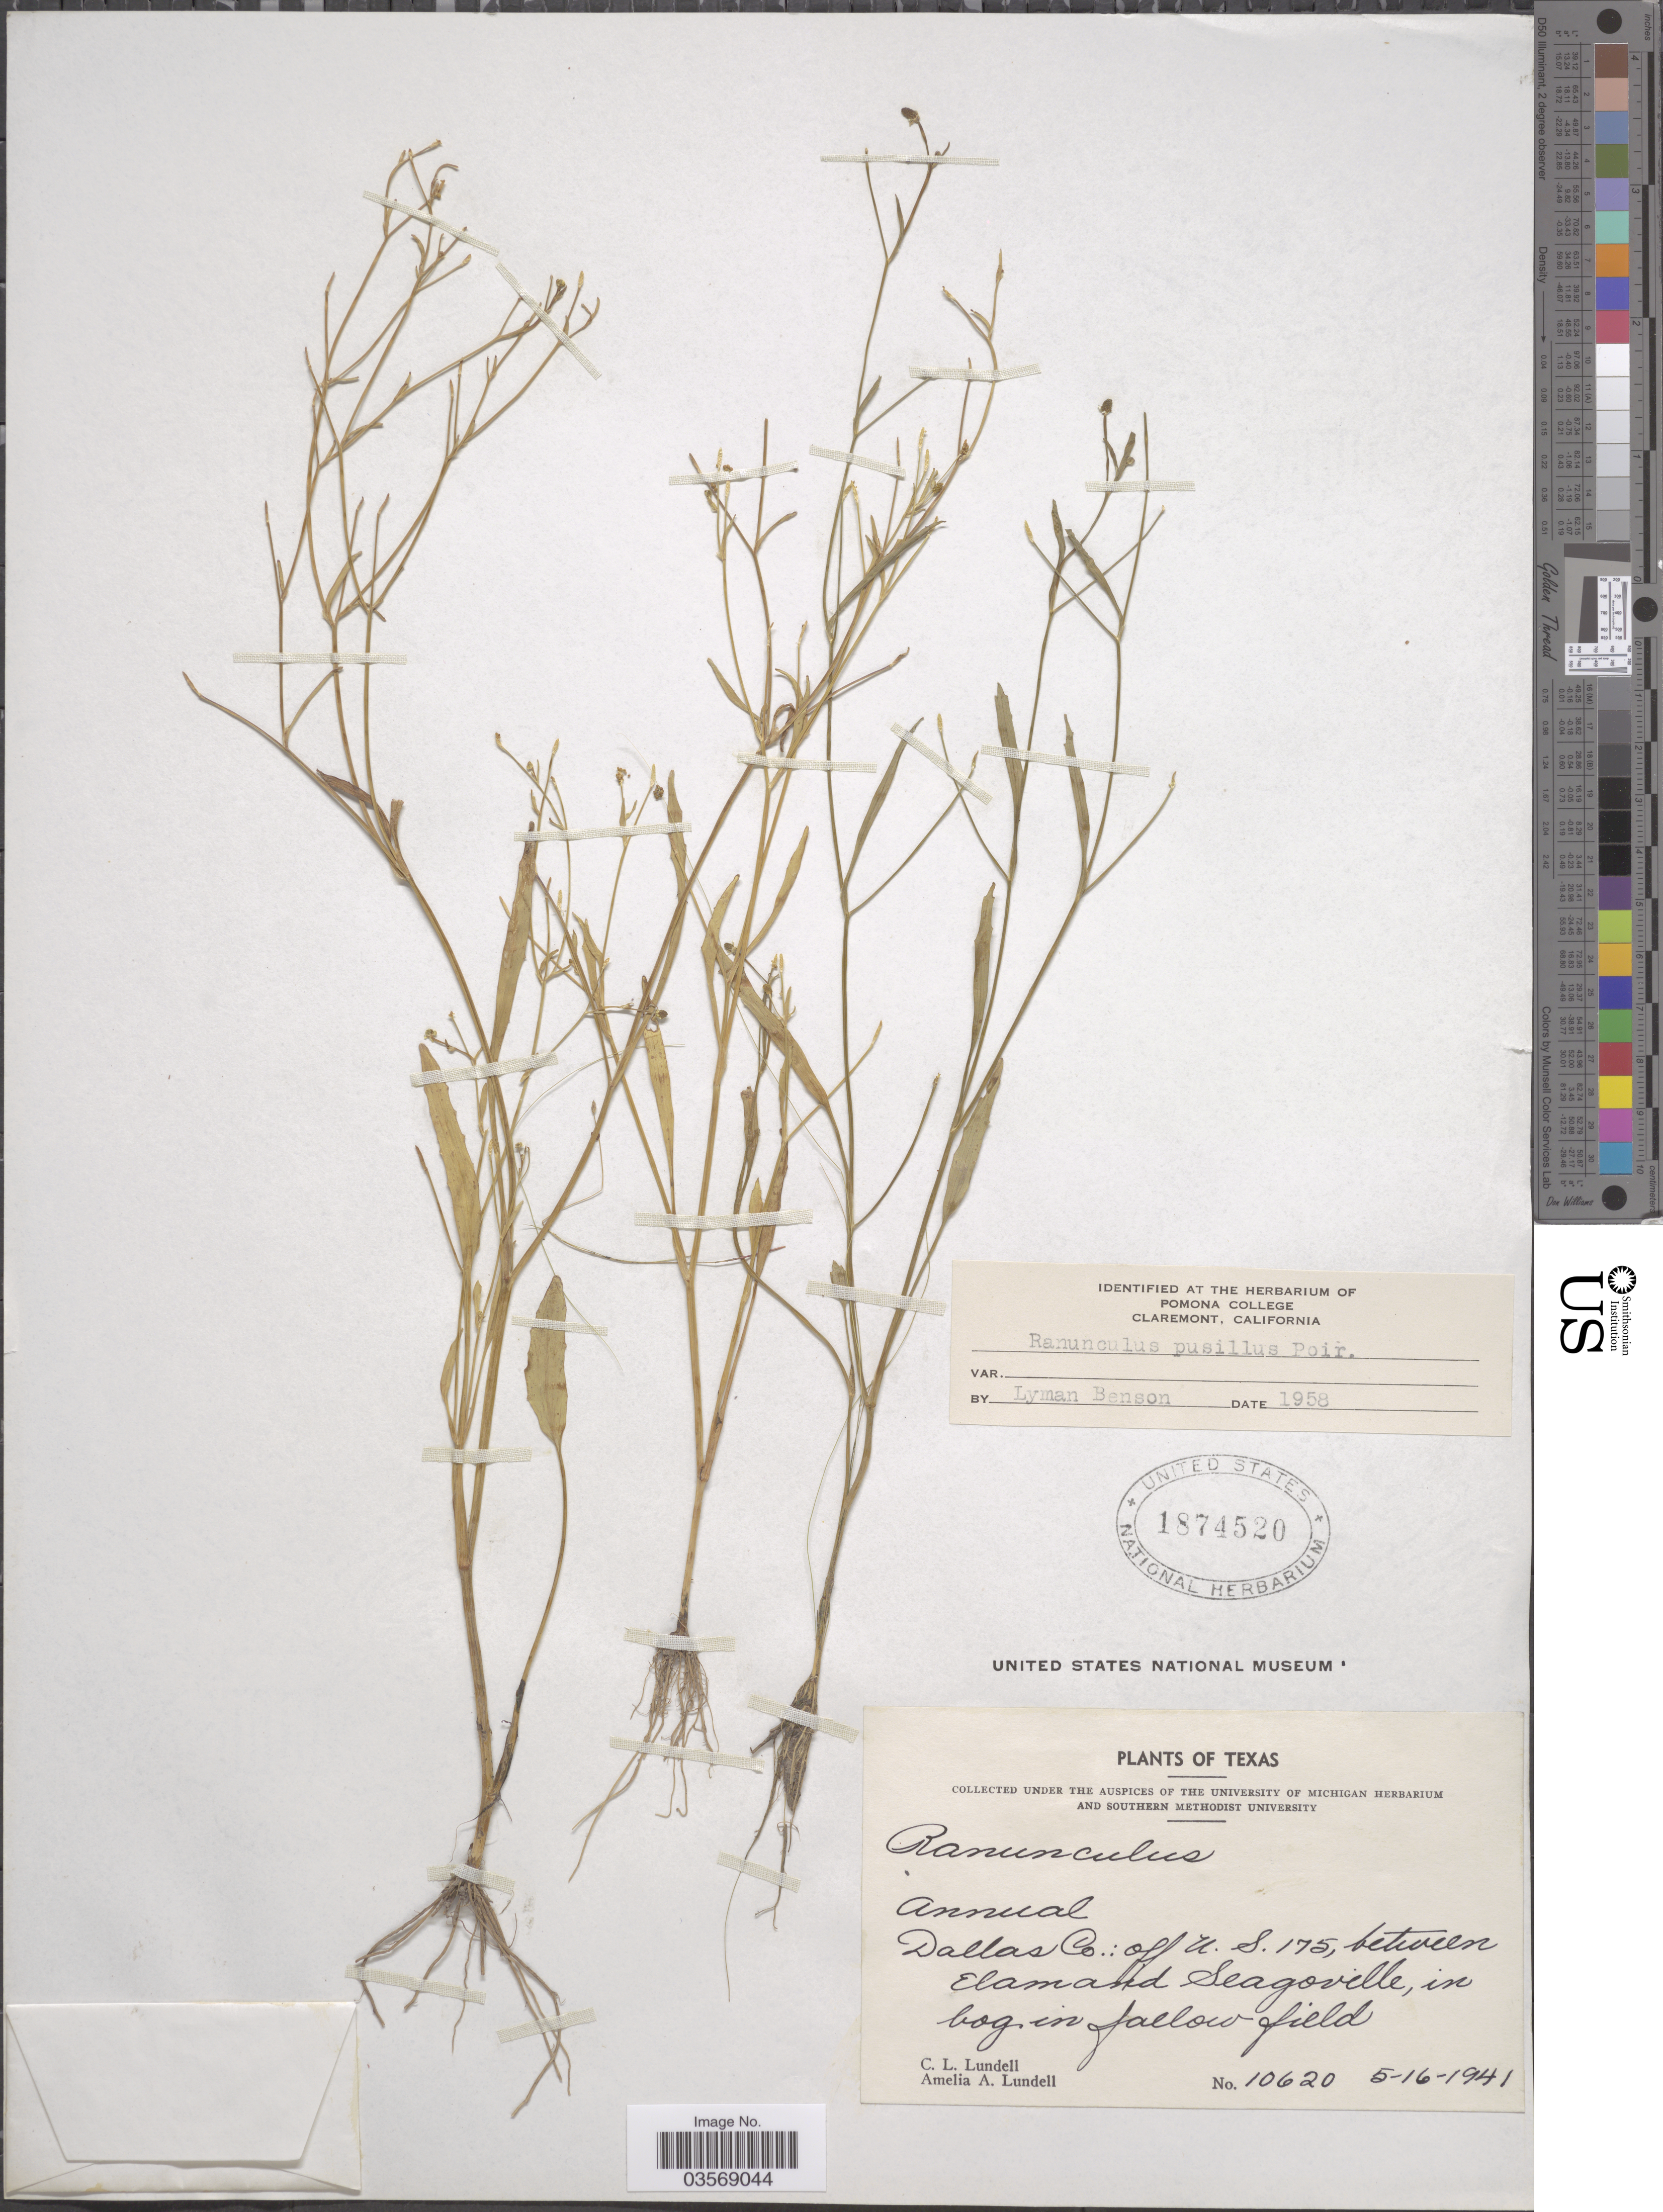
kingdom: Plantae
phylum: Tracheophyta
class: Magnoliopsida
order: Ranunculales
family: Ranunculaceae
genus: Ranunculus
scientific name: Ranunculus pusillus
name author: Poir.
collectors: C. L. Lundell & A. A. Lundell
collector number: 10620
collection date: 1941-05-16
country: United States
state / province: Texas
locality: Dallas Co.: off U.S. 175, between Elam and Seagoville.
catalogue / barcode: US 1874520